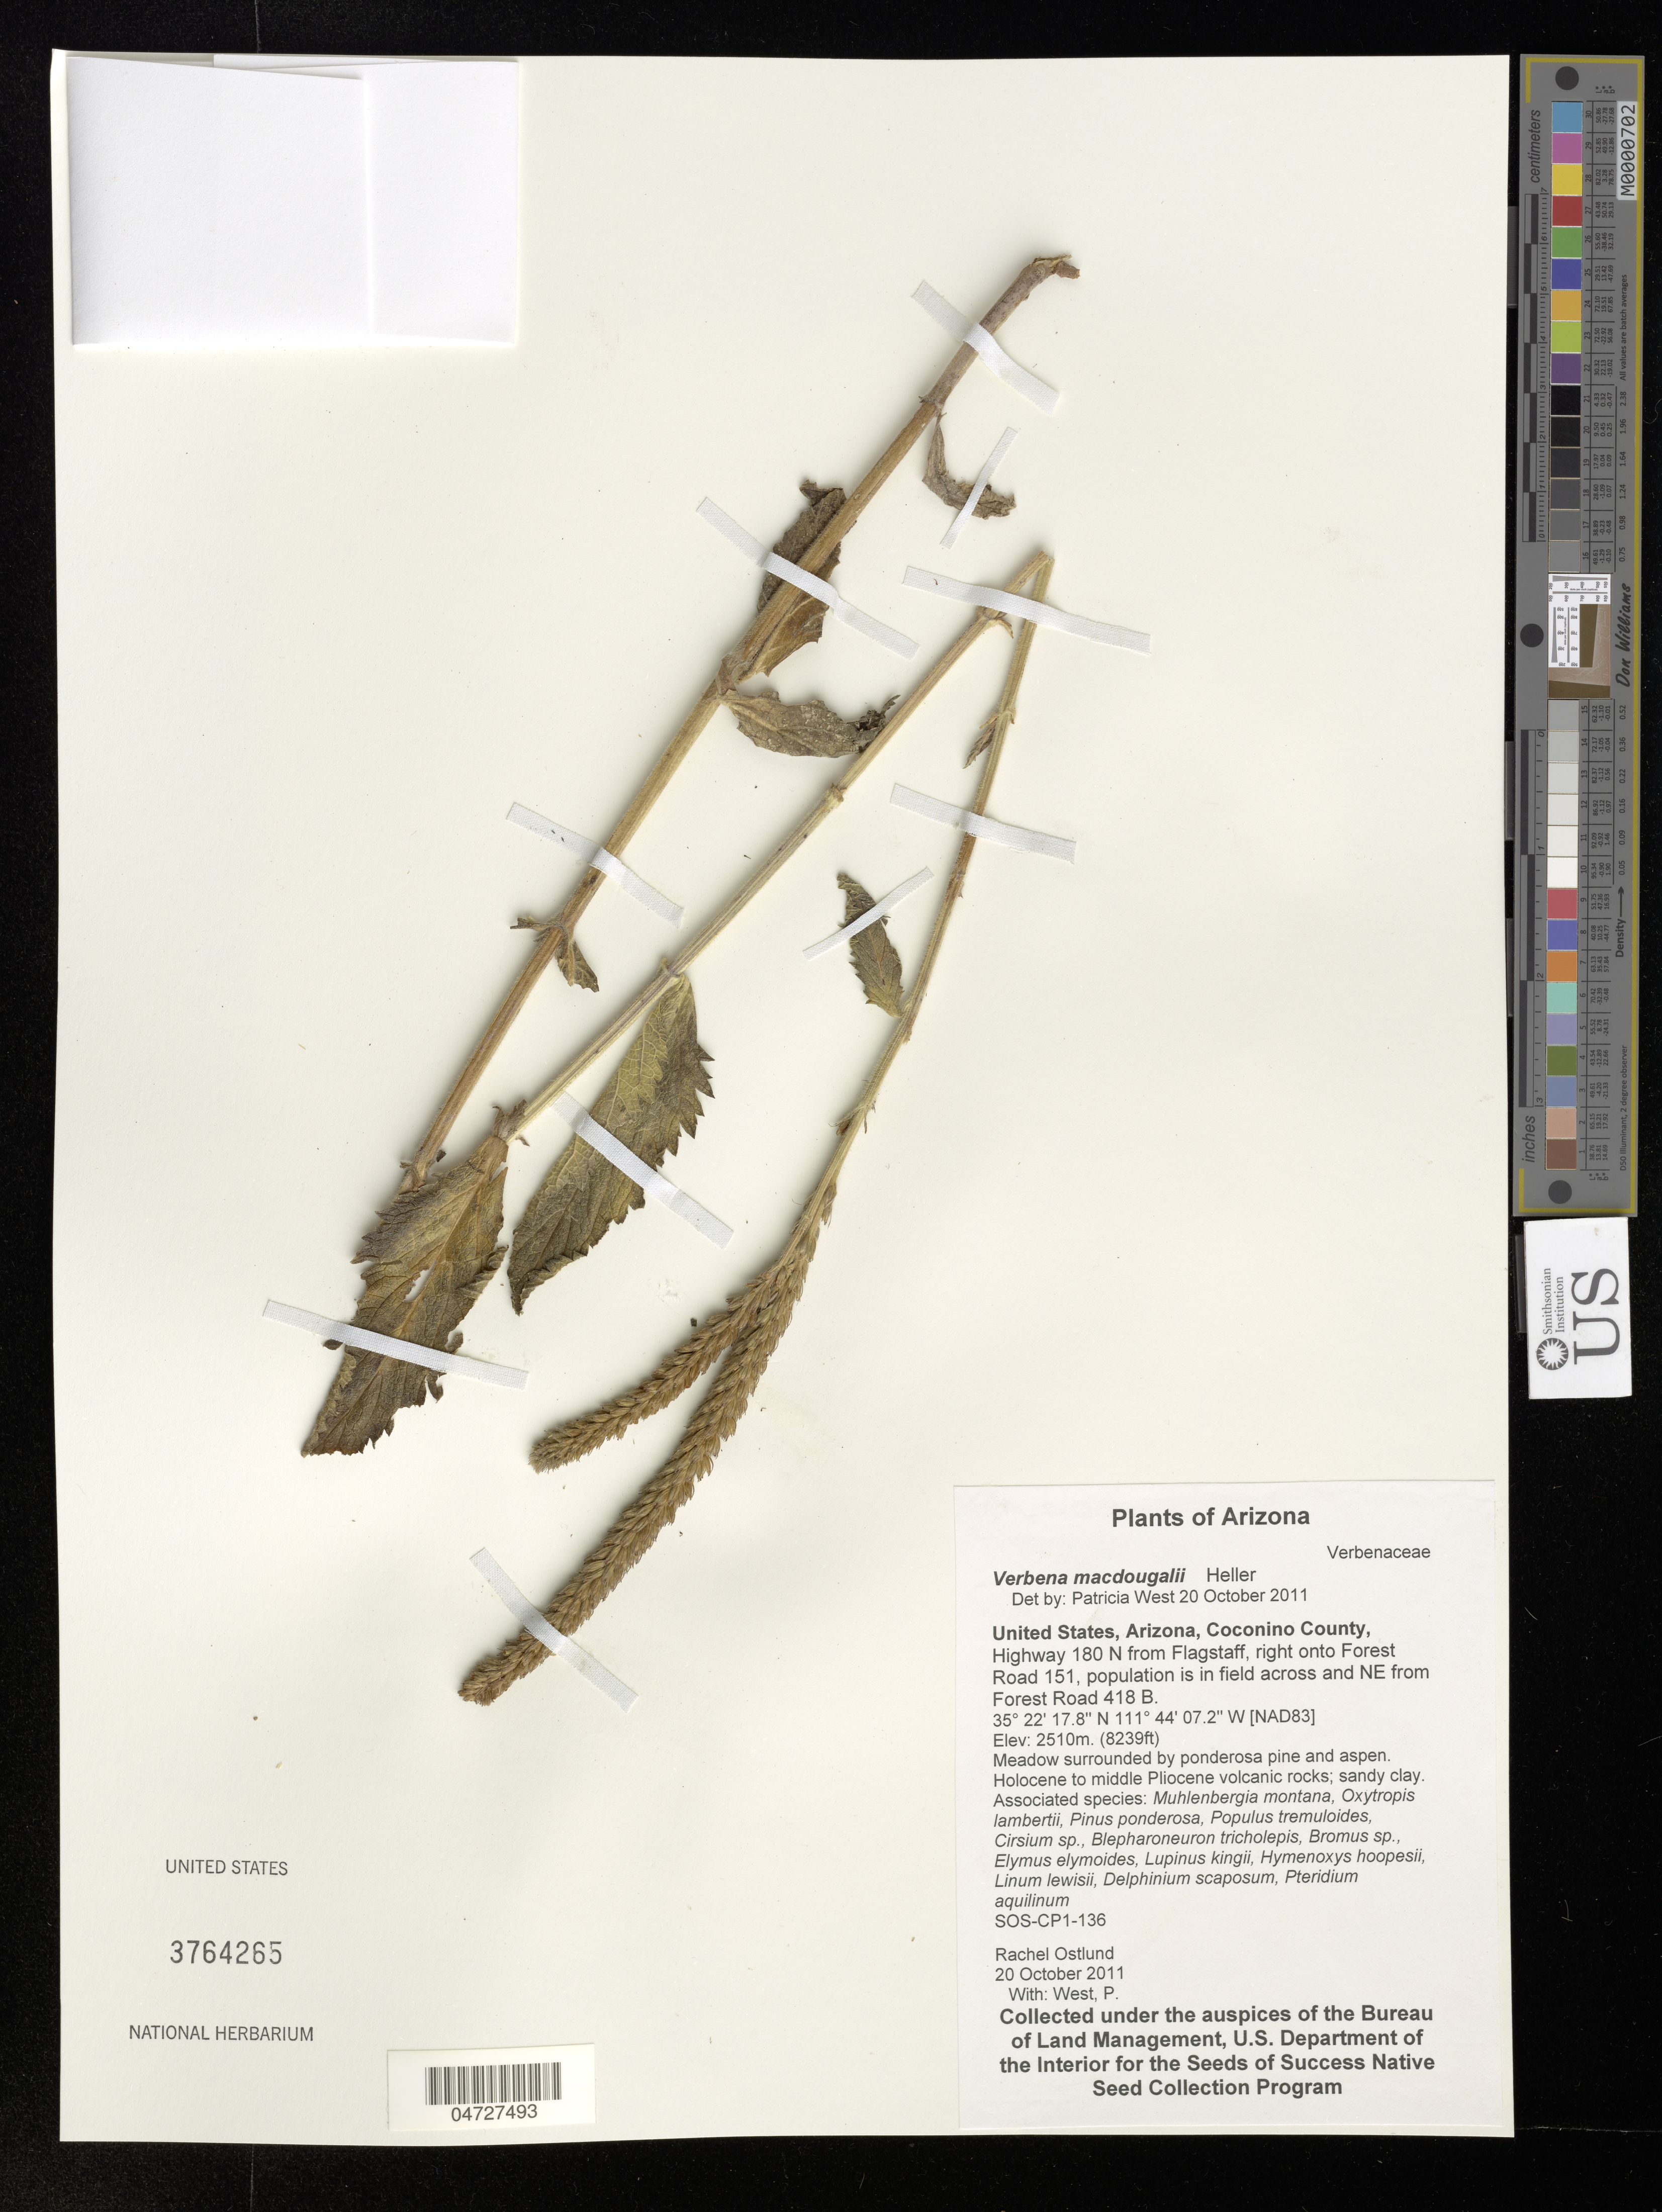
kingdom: Plantae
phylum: Tracheophyta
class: Magnoliopsida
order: Lamiales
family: Verbenaceae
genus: Verbena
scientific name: Verbena macdougalii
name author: A. Heller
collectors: R. Ostlund & P. West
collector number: SOS-CP1-136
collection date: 2011-10-20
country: United States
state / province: Arizona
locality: Coconino County, Highway 180 N from Flagstaff, right onto Forest Road 151, population is in field across and NE from Forest Road 418 B.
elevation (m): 2510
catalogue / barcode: US 3764265